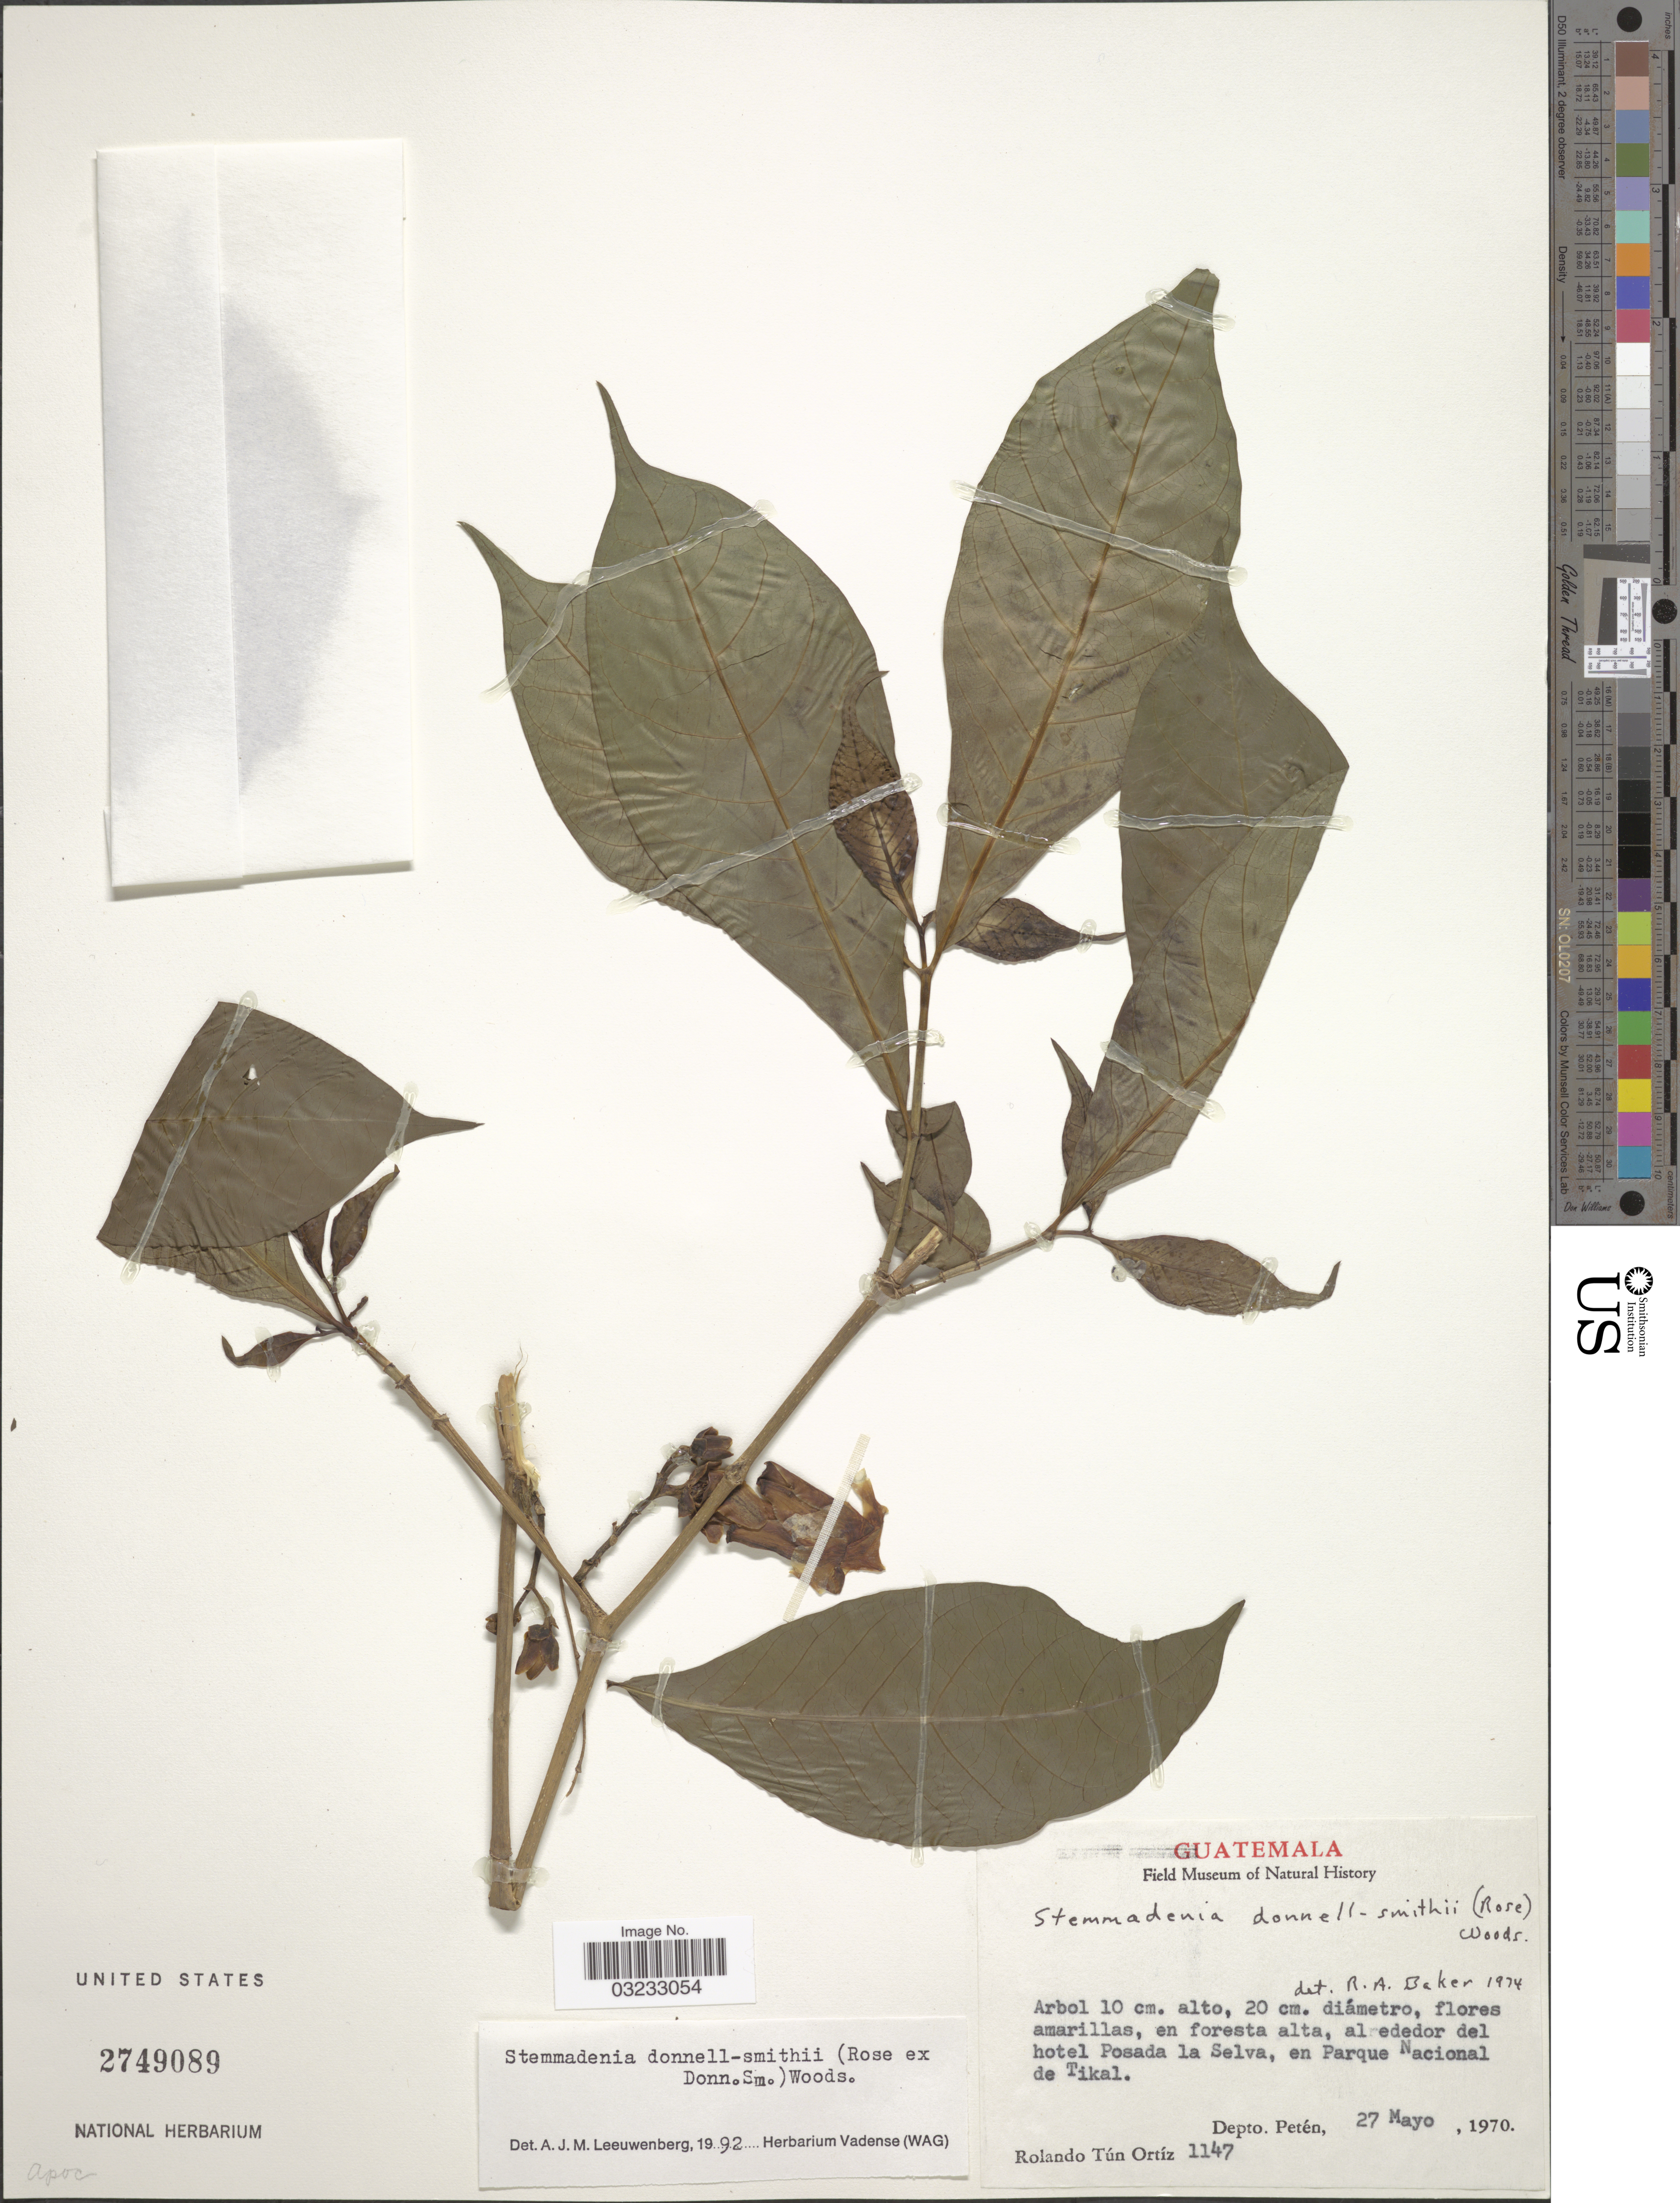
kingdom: Plantae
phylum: Tracheophyta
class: Magnoliopsida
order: Gentianales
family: Apocynaceae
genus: Stemmadenia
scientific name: Stemmadenia donnell-smithii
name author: (Rose ex Donn. Sm.) Woodson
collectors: R. Ortiz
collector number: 1147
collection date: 1970-05-27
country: Guatemala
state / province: El Petén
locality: Alrededor del hotel Posada la Selva, en Parque Nacional de Tikal. Dpto. Petén.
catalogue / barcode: US 2749089